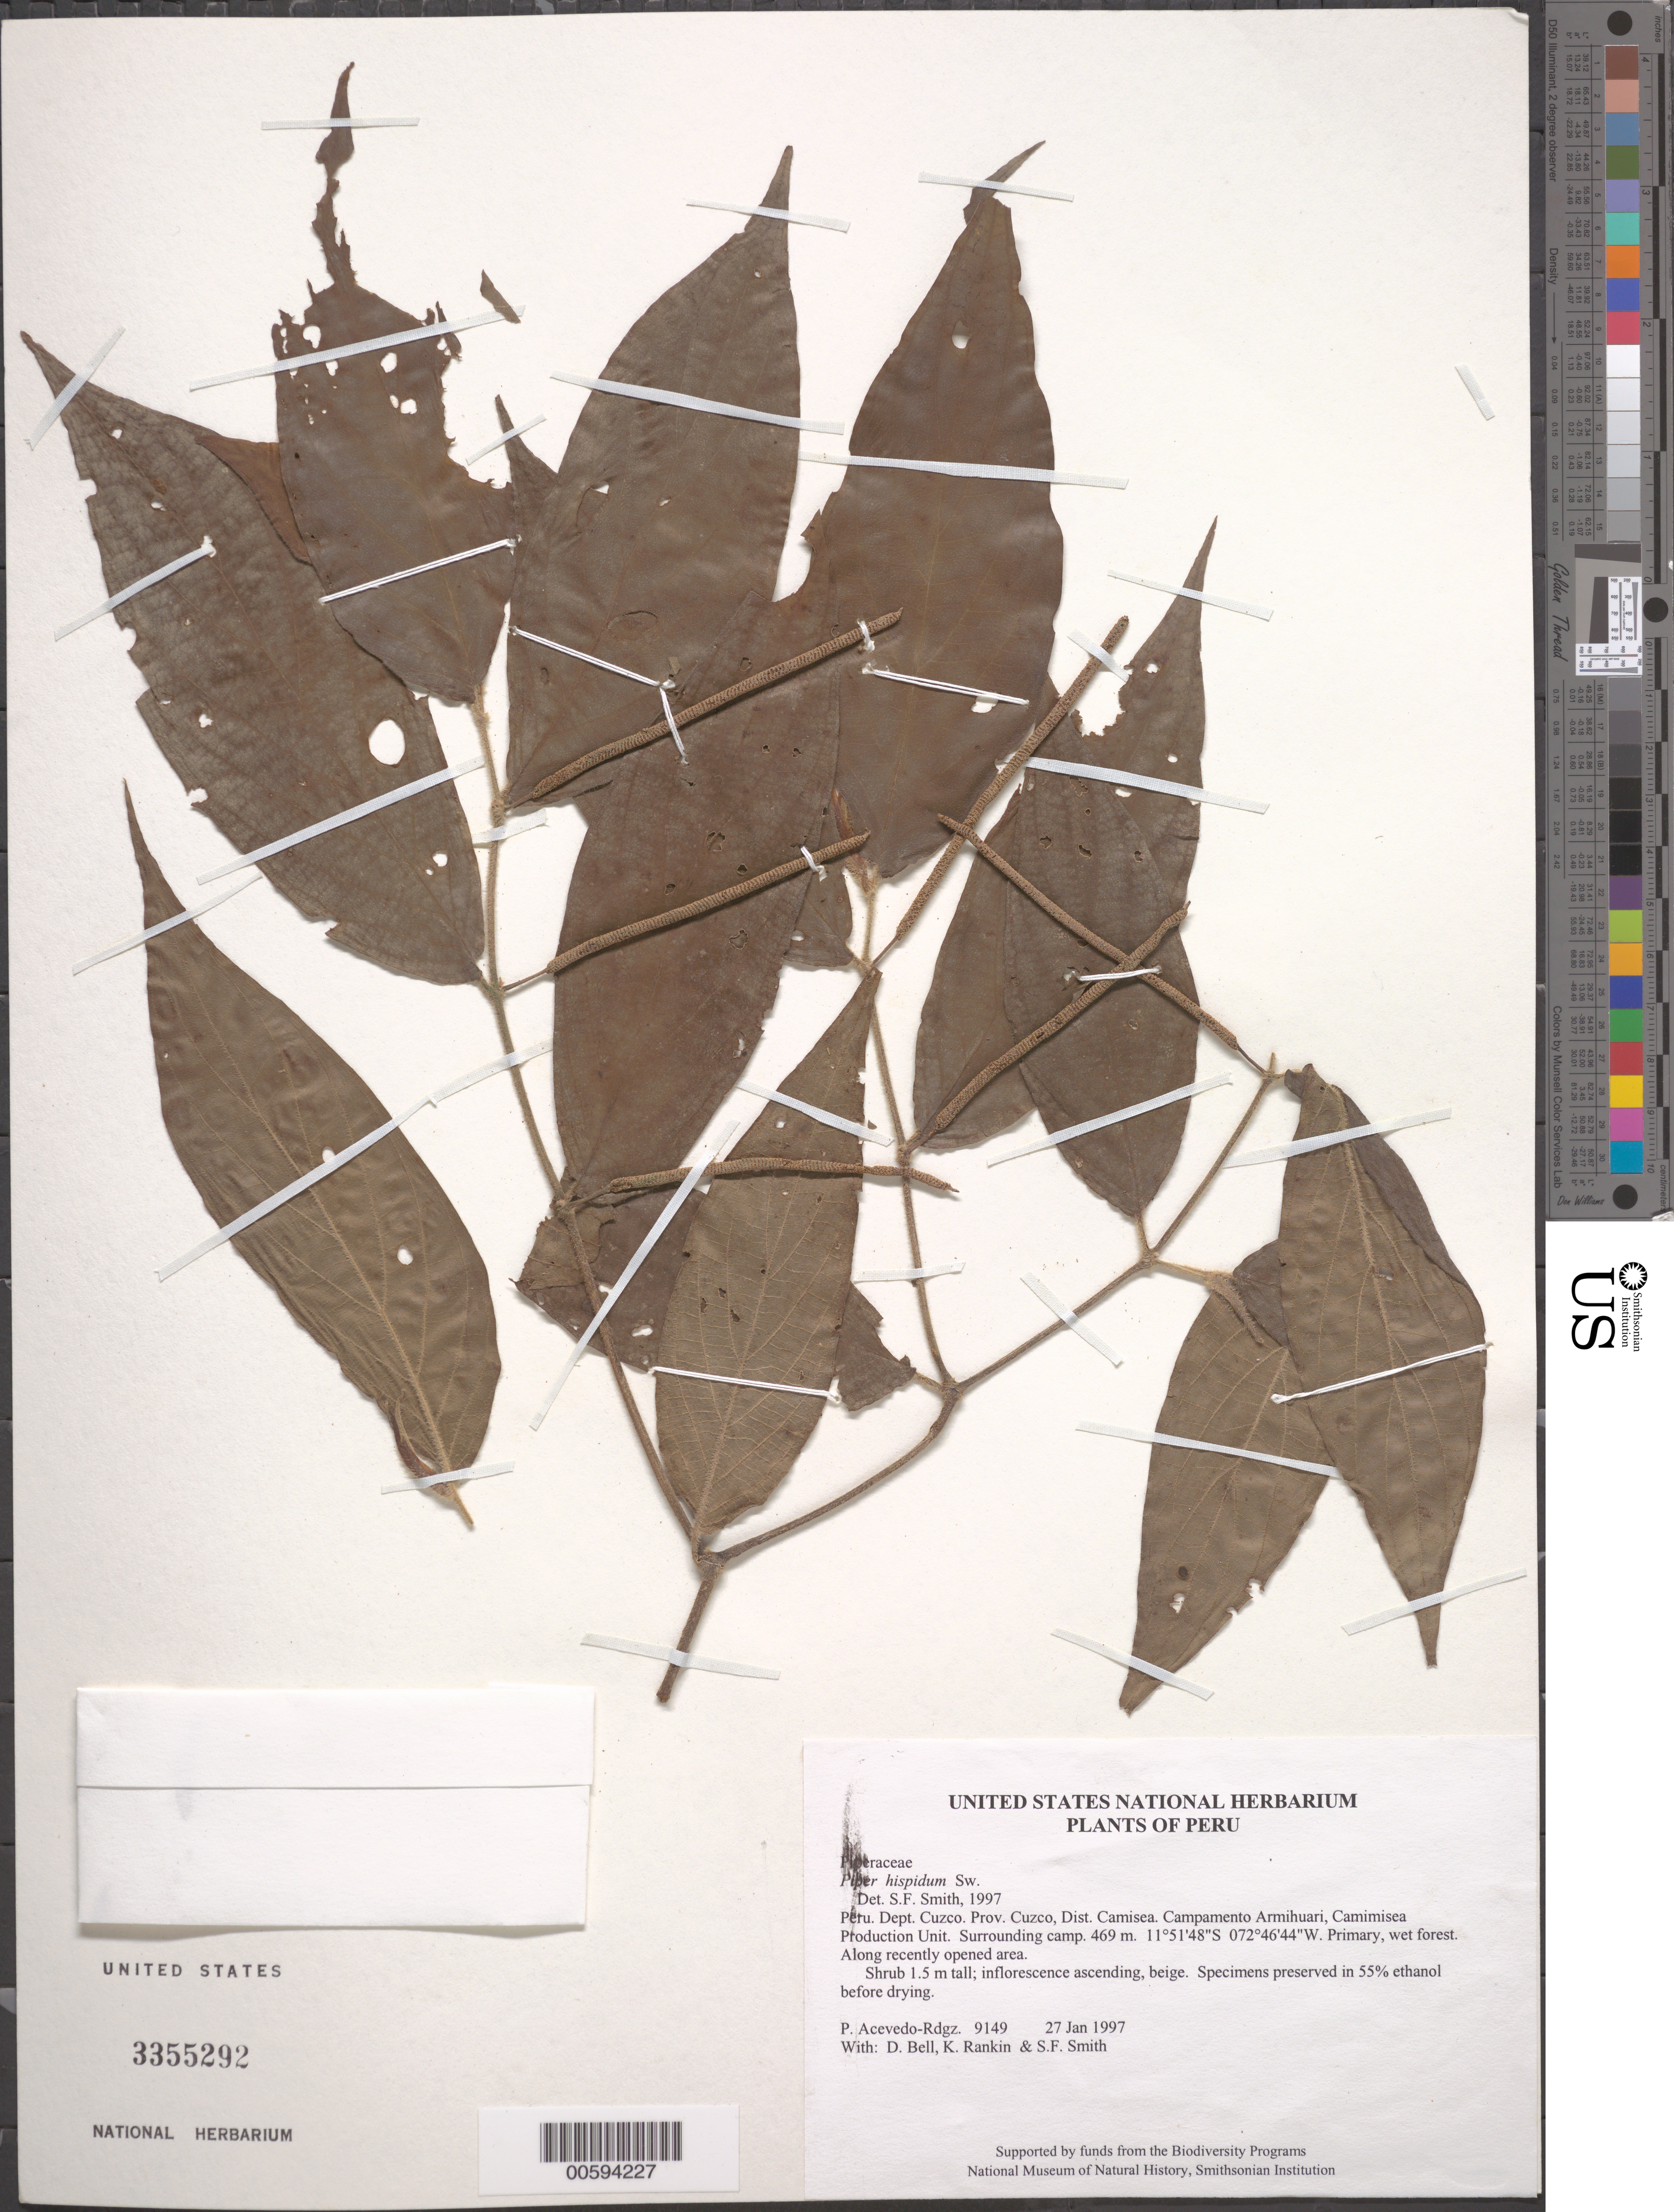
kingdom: Plantae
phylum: Tracheophyta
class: Magnoliopsida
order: Piperales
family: Piperaceae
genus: Piper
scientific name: Piper hispidum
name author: Sw.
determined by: Smith, Stephen F., (US), NMNH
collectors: P. Acevedo-Rodr., D. A. Bell, K. B. Rankin & S.F. Smith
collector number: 9149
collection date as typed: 27 Jan 1997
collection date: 1997-01-27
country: Peru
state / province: Cusco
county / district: Cusco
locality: Districto Camisea, Campamento Armihuari, Camimisea Production Unit. Surrounding camp.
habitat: Primary, wet forest. Along recently opened area.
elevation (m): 469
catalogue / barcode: US 3355292